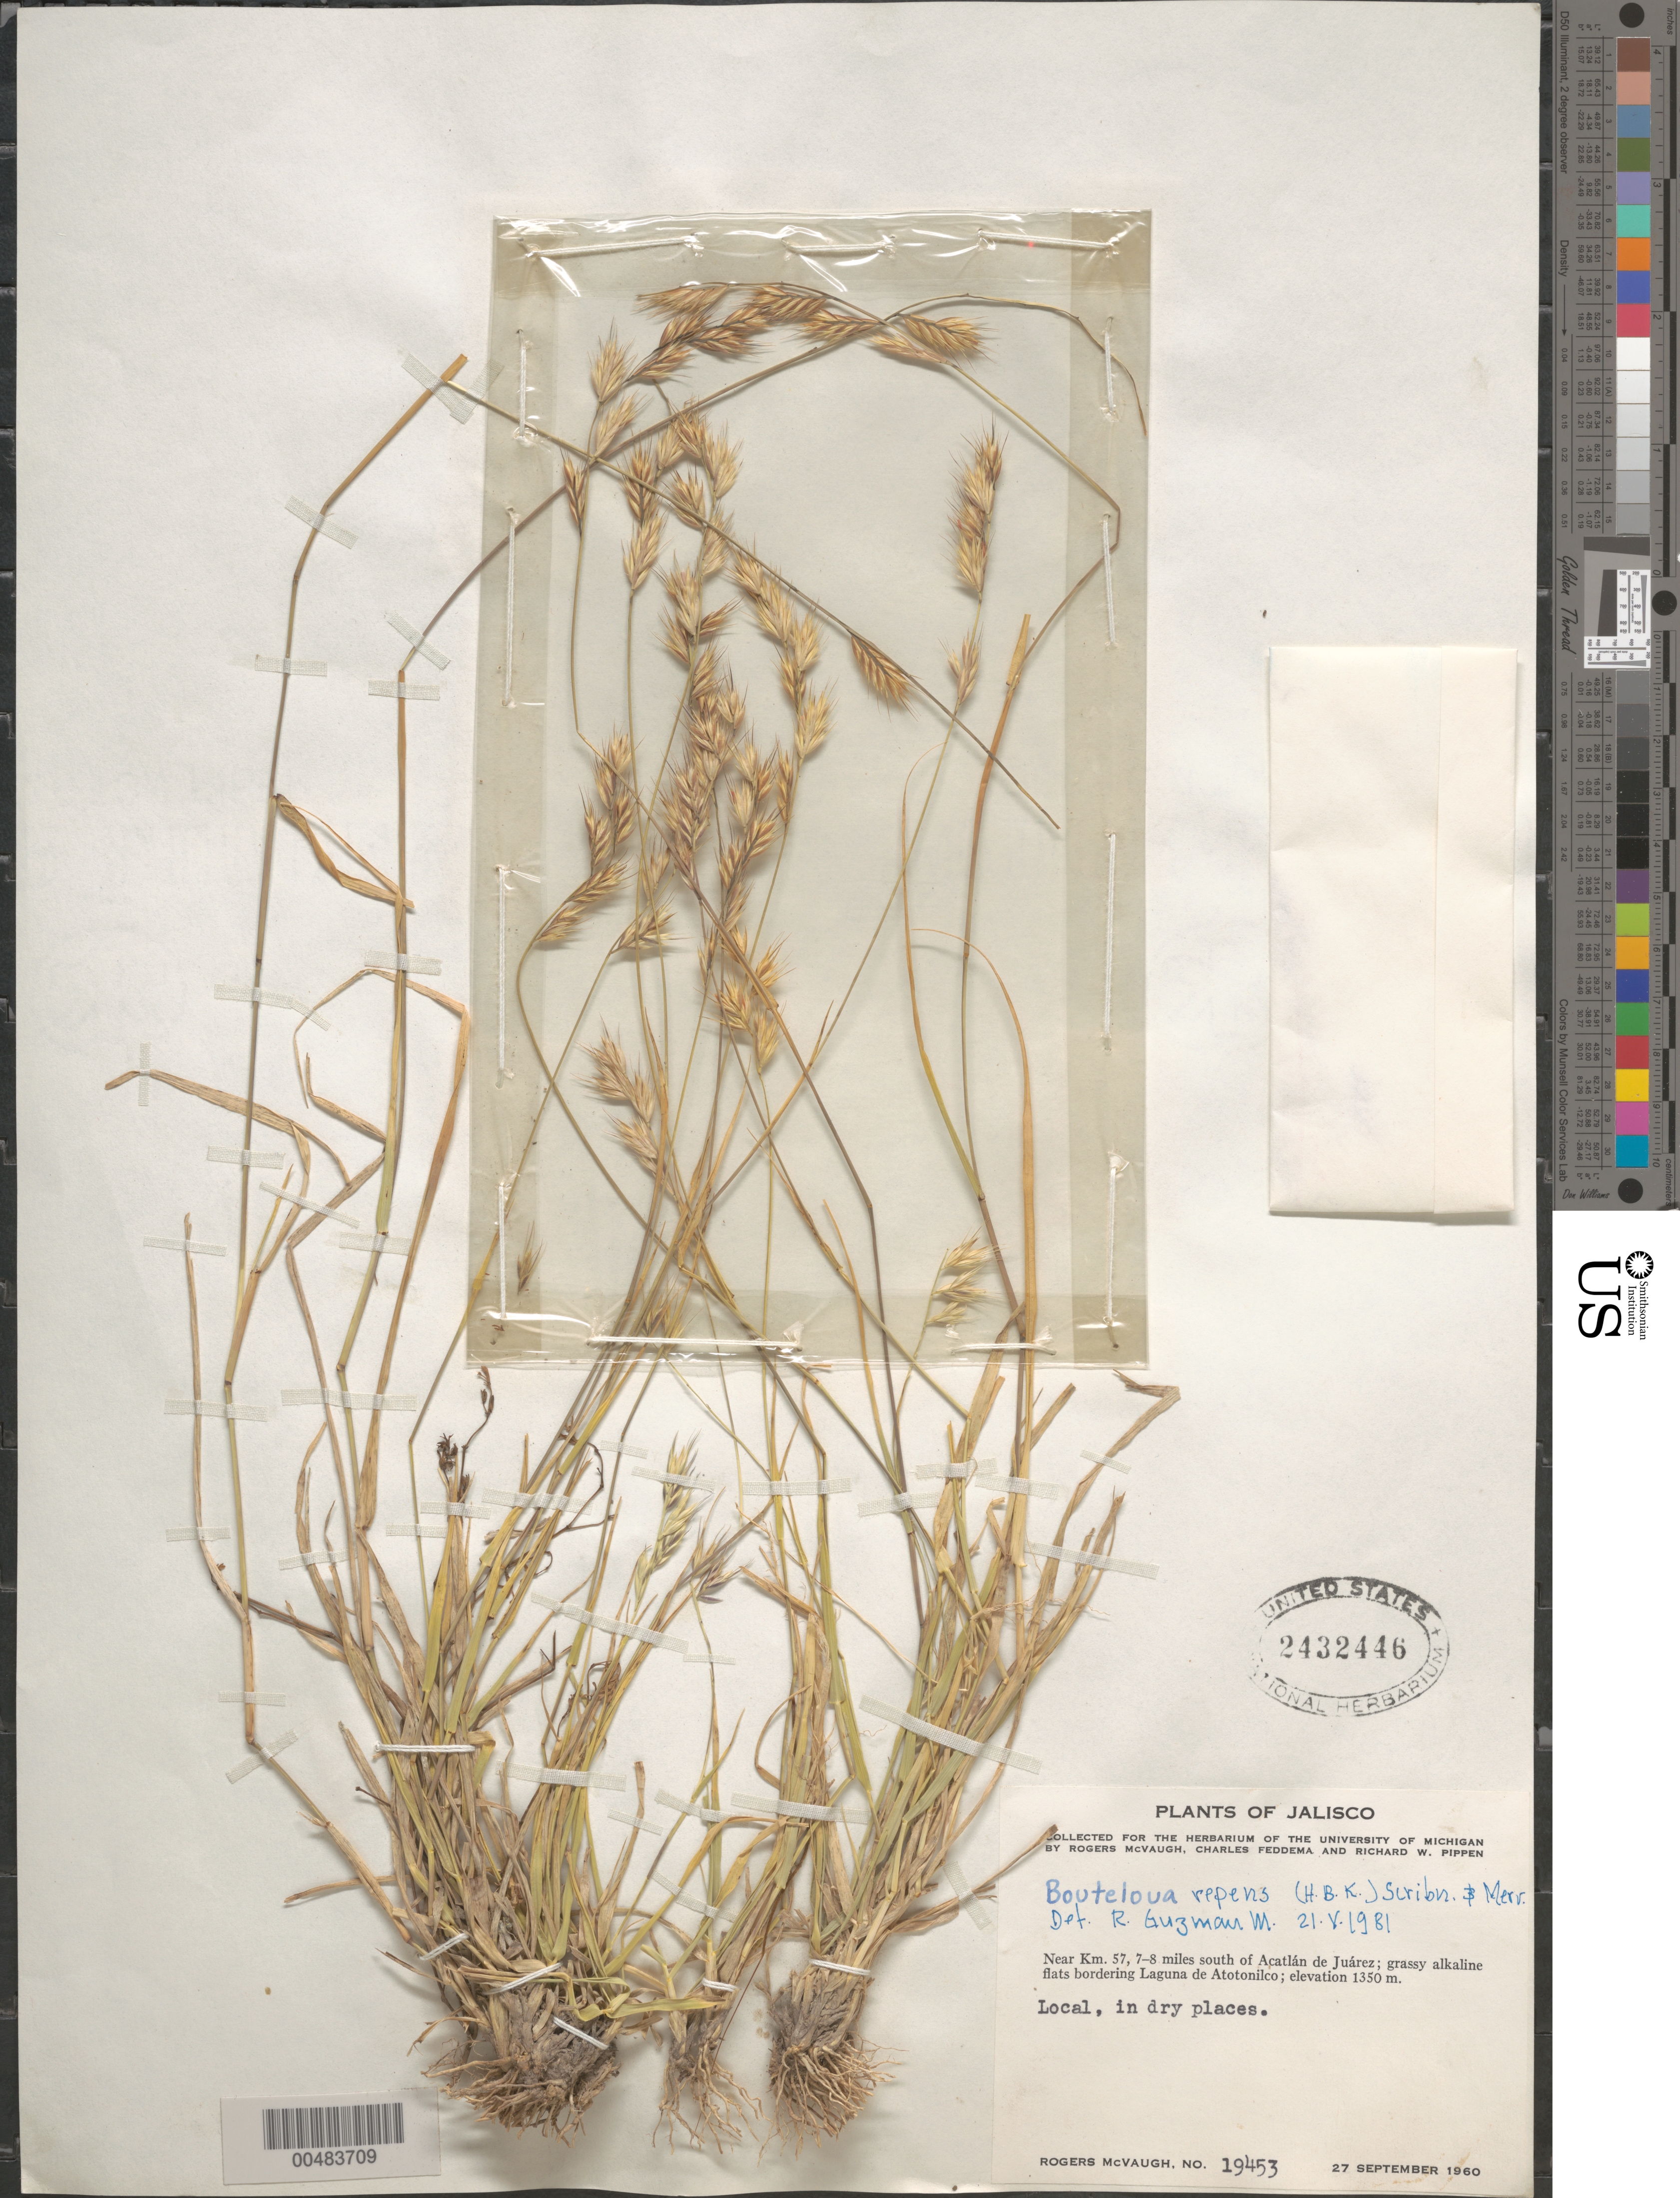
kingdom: Plantae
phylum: Tracheophyta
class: Liliopsida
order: Poales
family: Poaceae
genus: Bouteloua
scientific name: Bouteloua repens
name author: (Kunth) Scribn. & Merr.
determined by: Guzman-M., R.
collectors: R. McVaugh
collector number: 19453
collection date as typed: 27 Sep 1960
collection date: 1960-09-27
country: Mexico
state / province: Jalisco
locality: Near Km 57, 7-8 mi S of Acatlán de Juárez, bordering Laguna de Atotonilco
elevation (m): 1350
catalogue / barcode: US 2432446